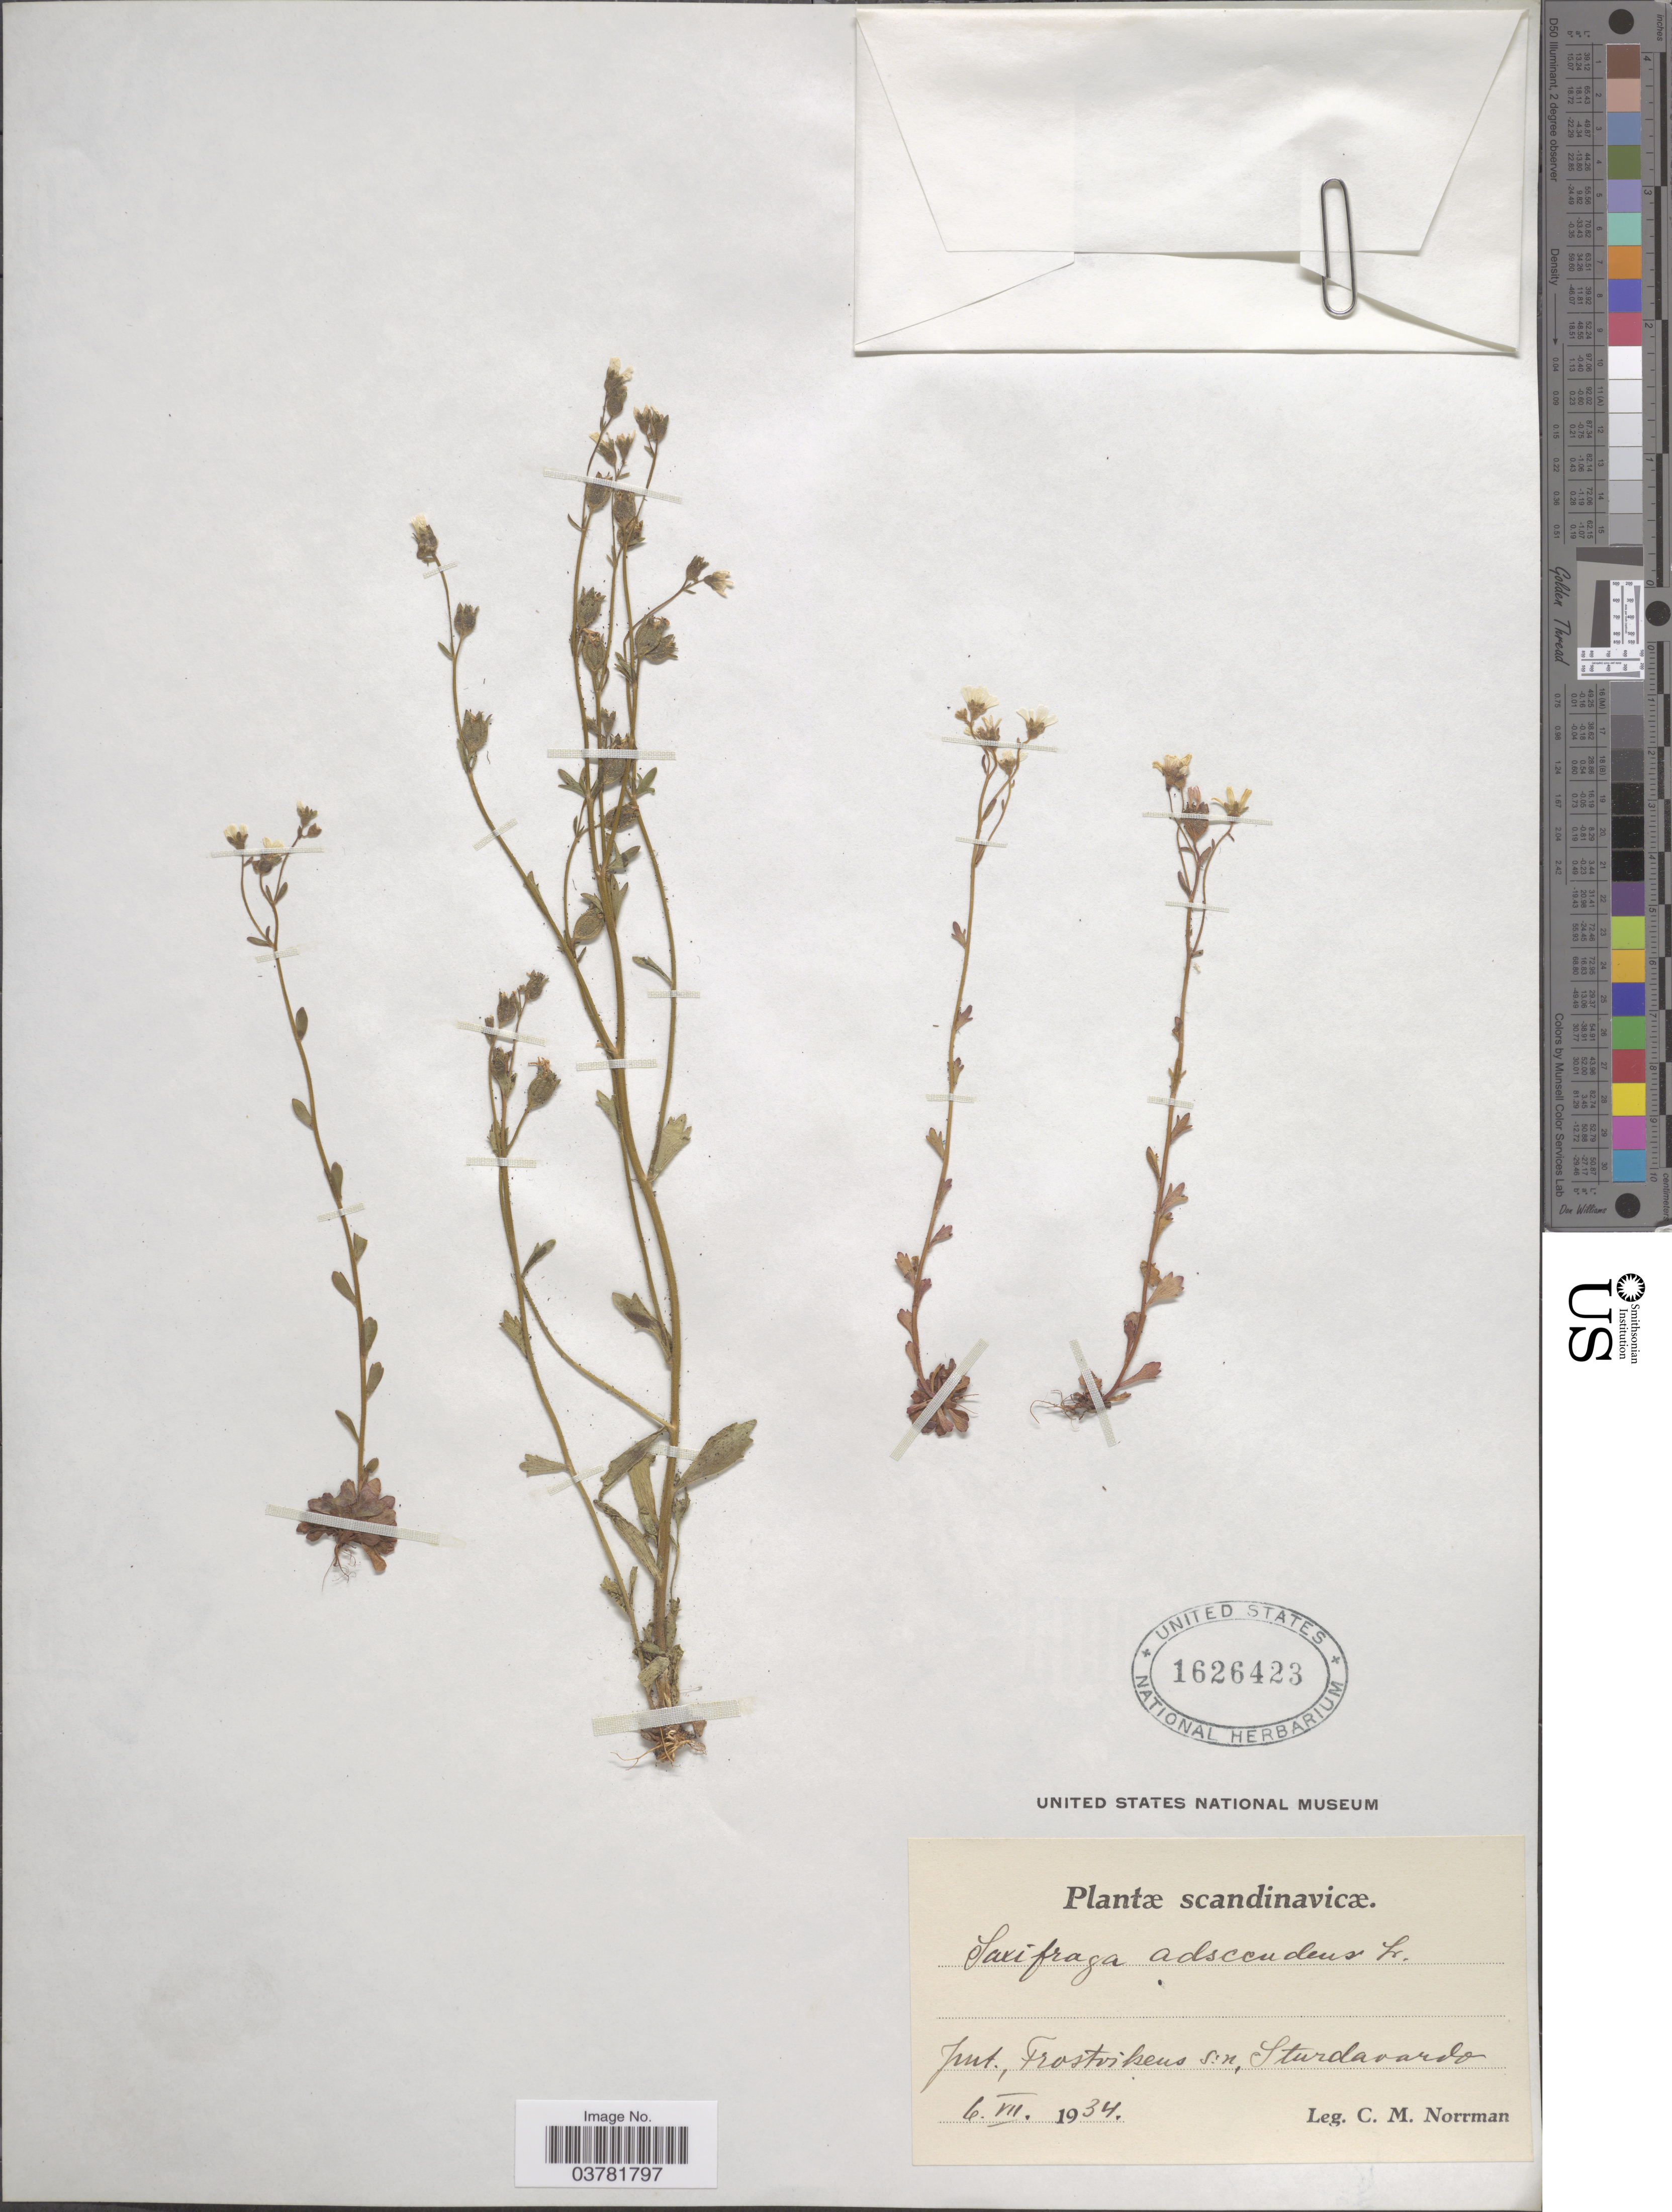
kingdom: Plantae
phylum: Tracheophyta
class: Magnoliopsida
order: Saxifragales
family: Saxifragaceae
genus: Saxifraga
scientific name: Saxifraga adscendens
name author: L.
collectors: C. Norrman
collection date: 1934-07-06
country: Sweden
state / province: Jamtland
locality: Scandinavicæ. Jmt., Frostvikens s:n, Sturdavardo.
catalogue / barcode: US 1626423